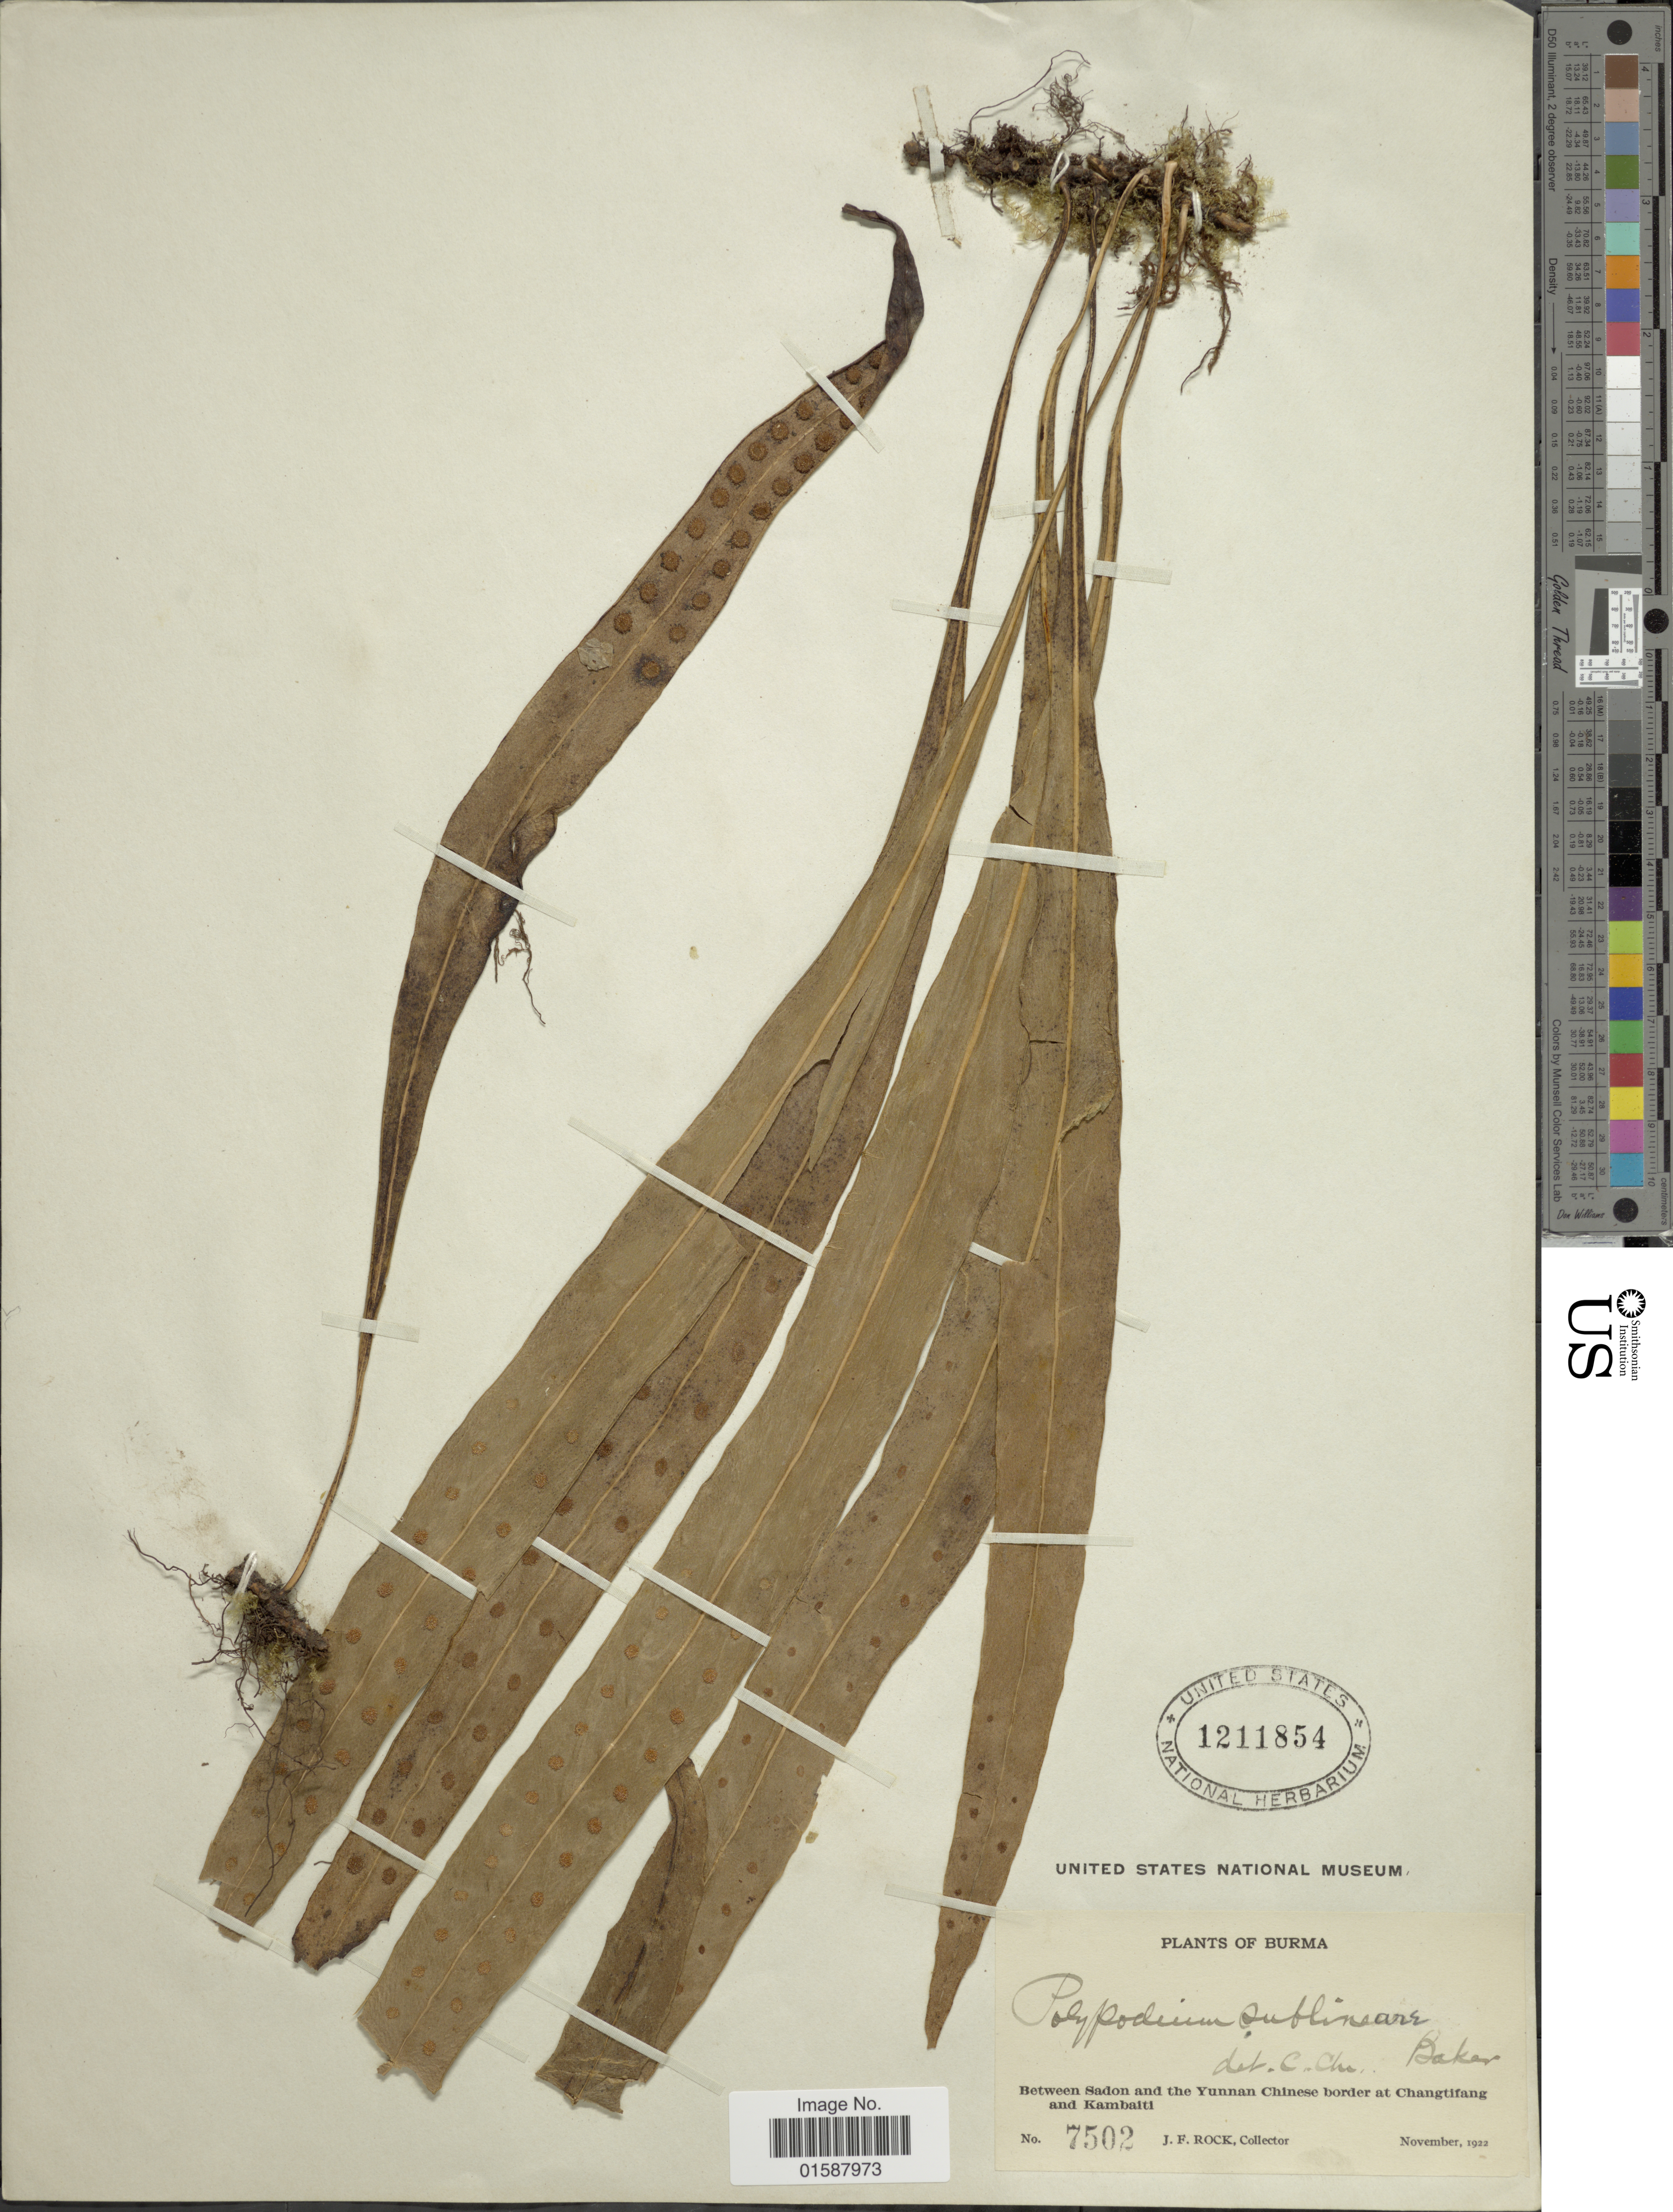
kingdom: Plantae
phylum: Tracheophyta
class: Polypodiopsida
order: Polypodiales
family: Polypodiaceae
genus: Lepisorus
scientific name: Lepisorus sublinearis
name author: (Baker ex Takeda) Ching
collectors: J. Rock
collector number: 7502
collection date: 1922-11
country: Myanmar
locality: Burma. Between Sadon and the Yunnan Chinese border at Changtifang and Kambaiti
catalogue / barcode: US 1211854